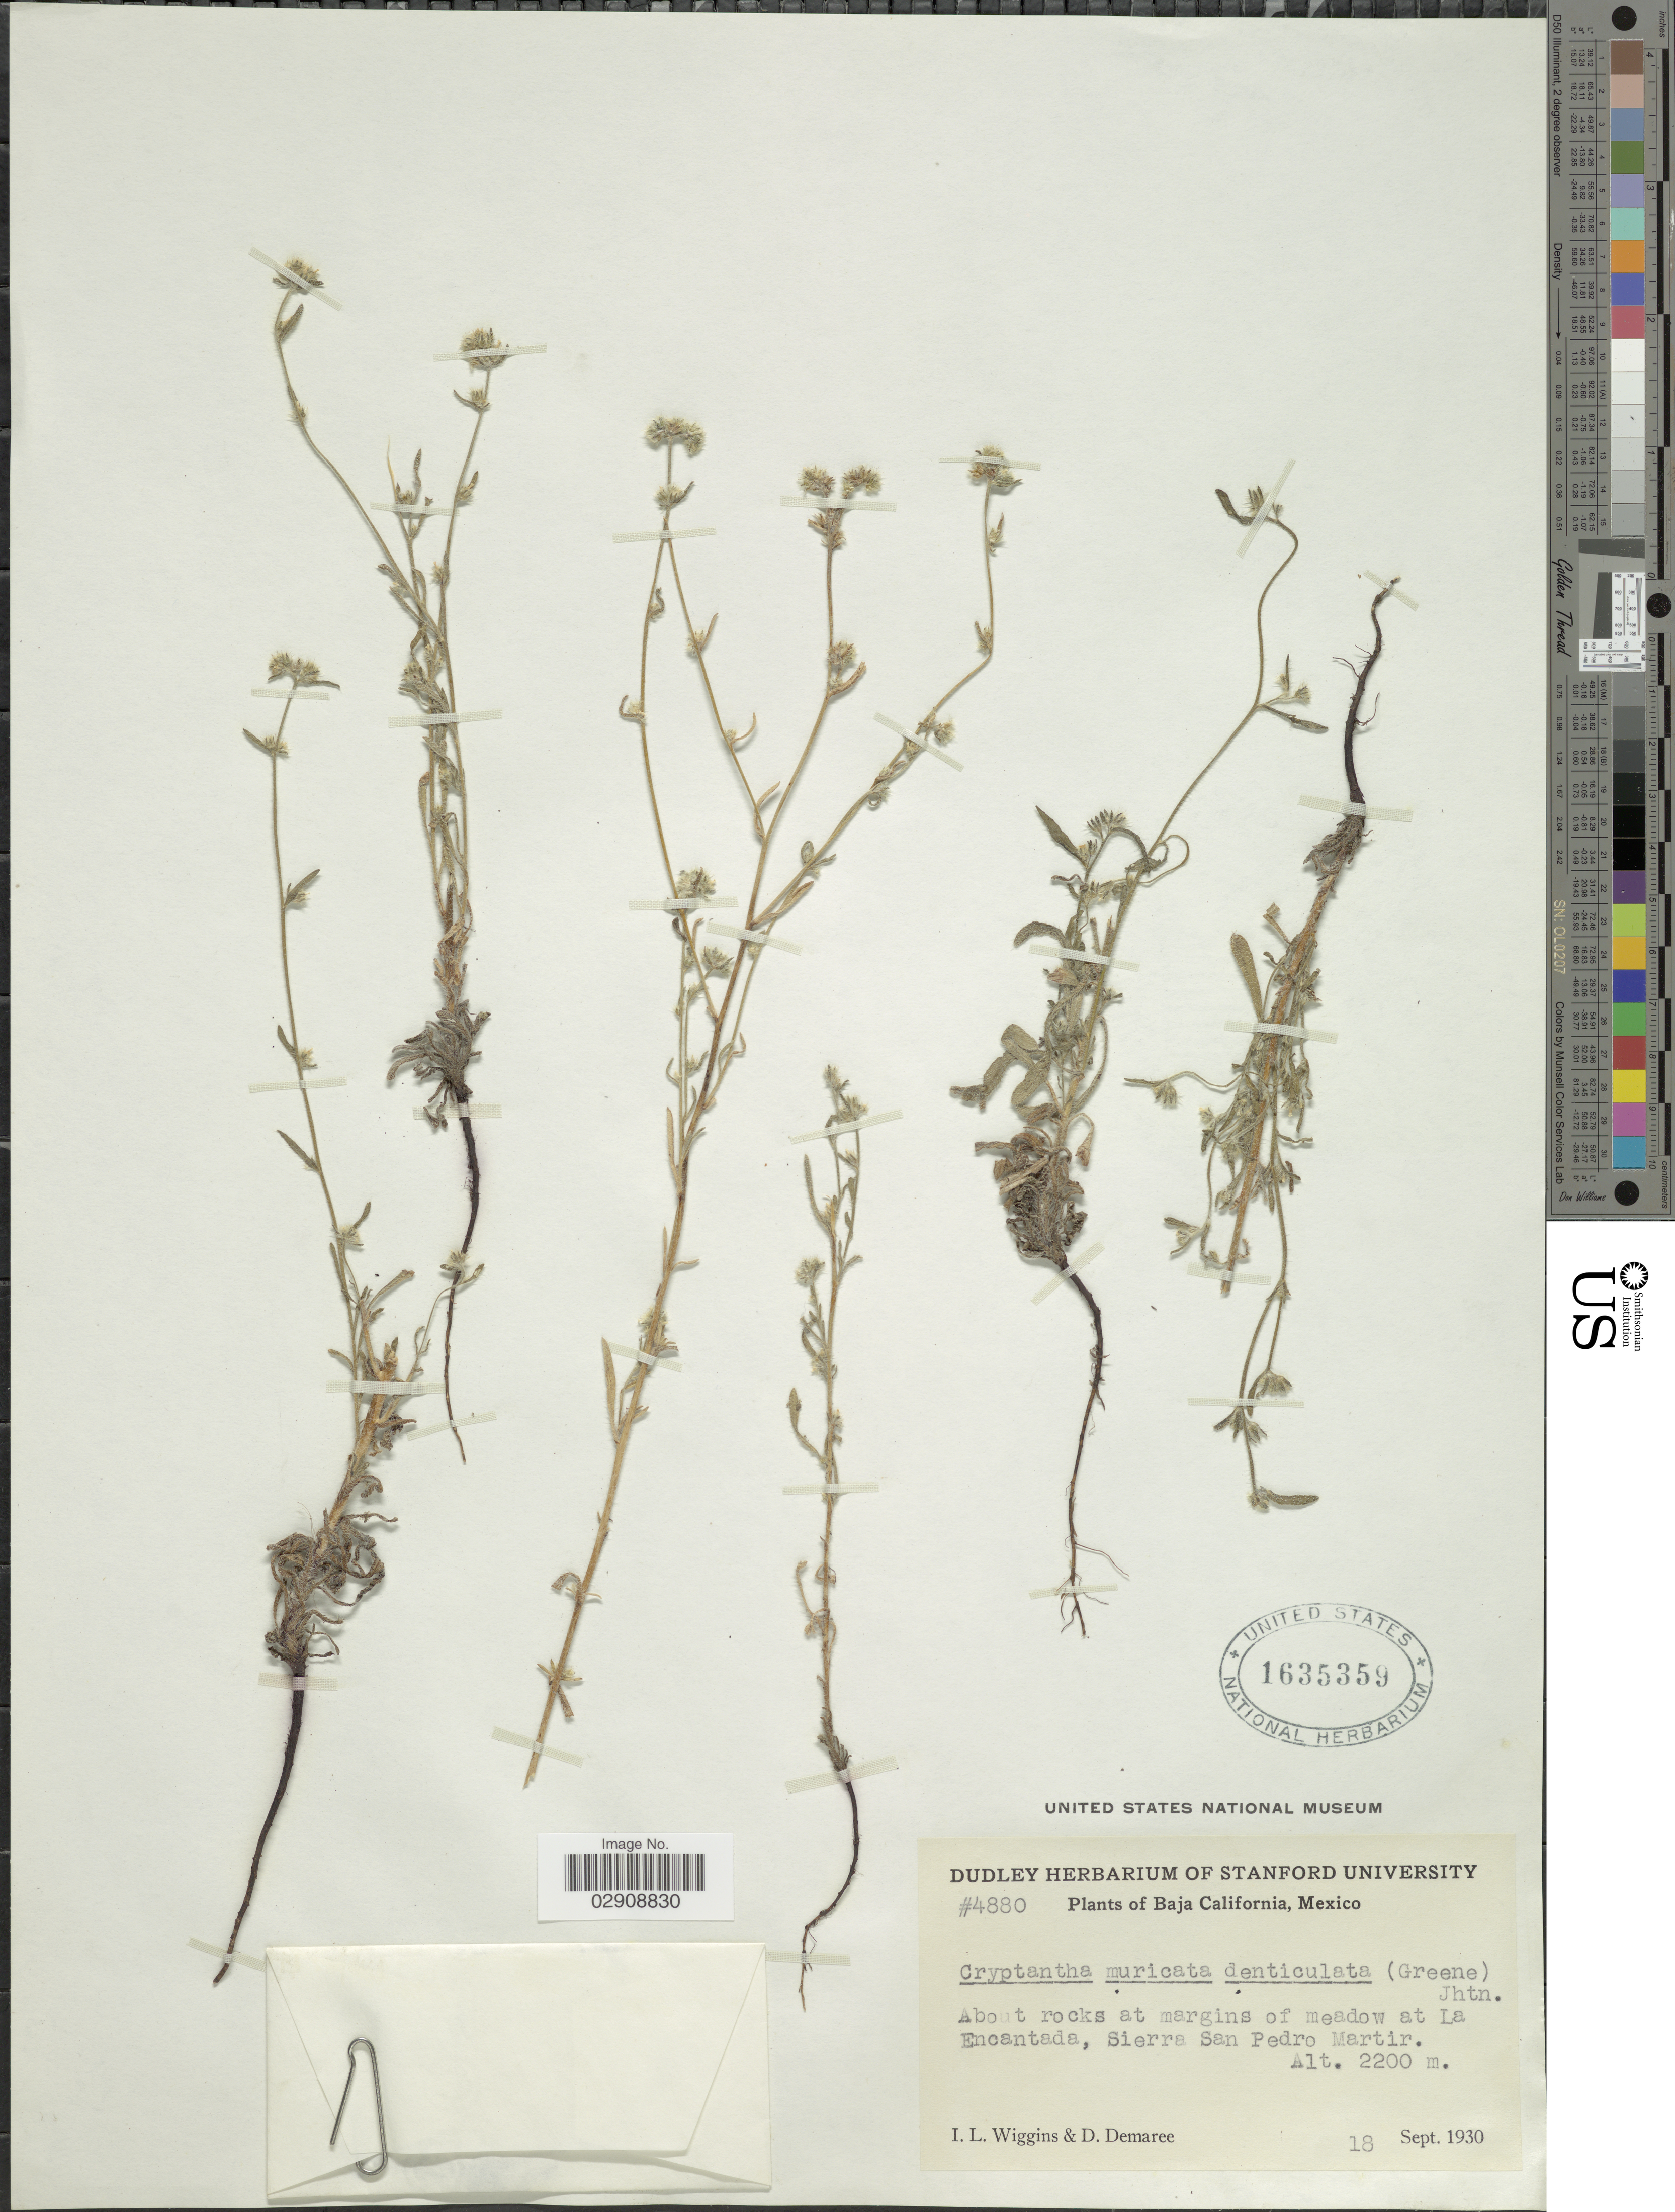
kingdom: Plantae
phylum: Tracheophyta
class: Magnoliopsida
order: Boraginales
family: Boraginaceae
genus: Cryptantha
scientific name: Cryptantha muricata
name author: (Hook. & Arn.) A. Nelson & J.F. Macbr.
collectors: I. L. Wiggins & D. Demaree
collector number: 4880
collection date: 1930-09-18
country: Mexico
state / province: Baja California Norte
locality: About rocks at margins of meadow at La Encantada, Sierra San Pedro Martir.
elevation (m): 2200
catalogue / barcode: US 1635359